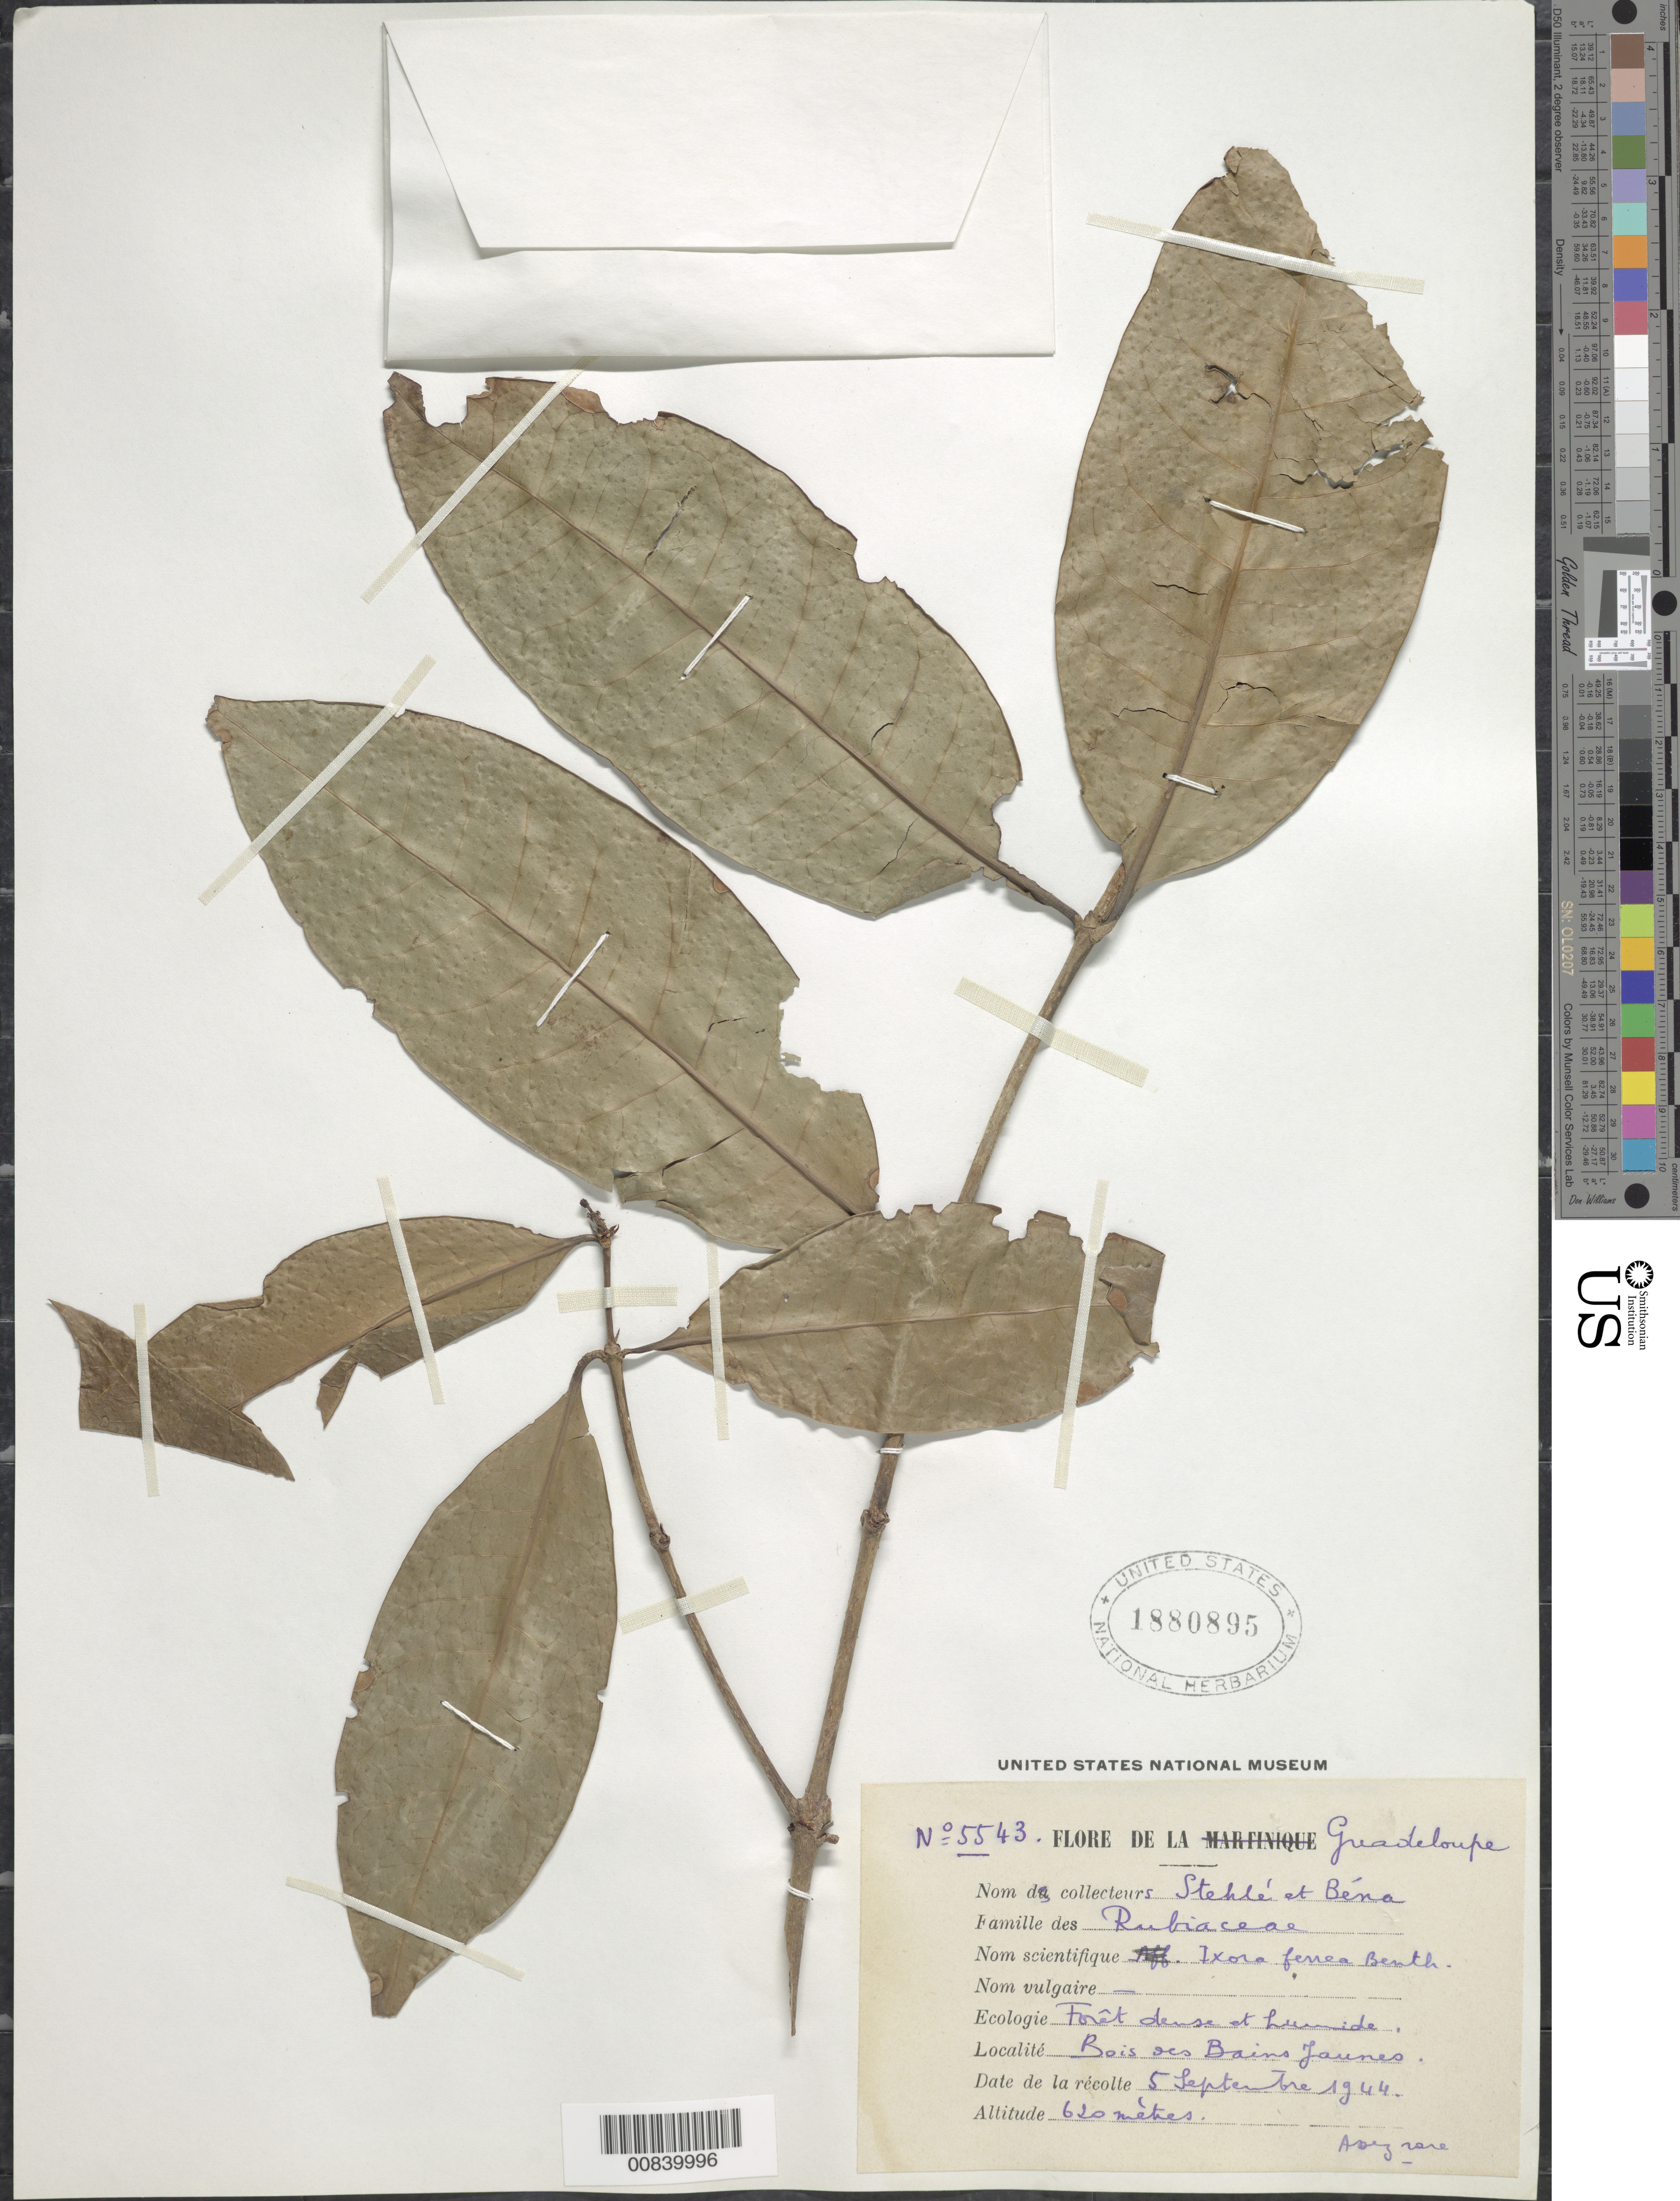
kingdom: Plantae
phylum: Tracheophyta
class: Magnoliopsida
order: Gentianales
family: Rubiaceae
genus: Ixora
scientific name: Ixora ferrea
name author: (Jacq.) Benth.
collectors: H. Stehlé & P. Bena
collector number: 5543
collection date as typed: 05 Sep 1944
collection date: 1944-09-05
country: Guadeloupe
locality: Bois des Bains Jaunes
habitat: Forêt dense et humide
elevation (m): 620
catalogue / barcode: US 1880895